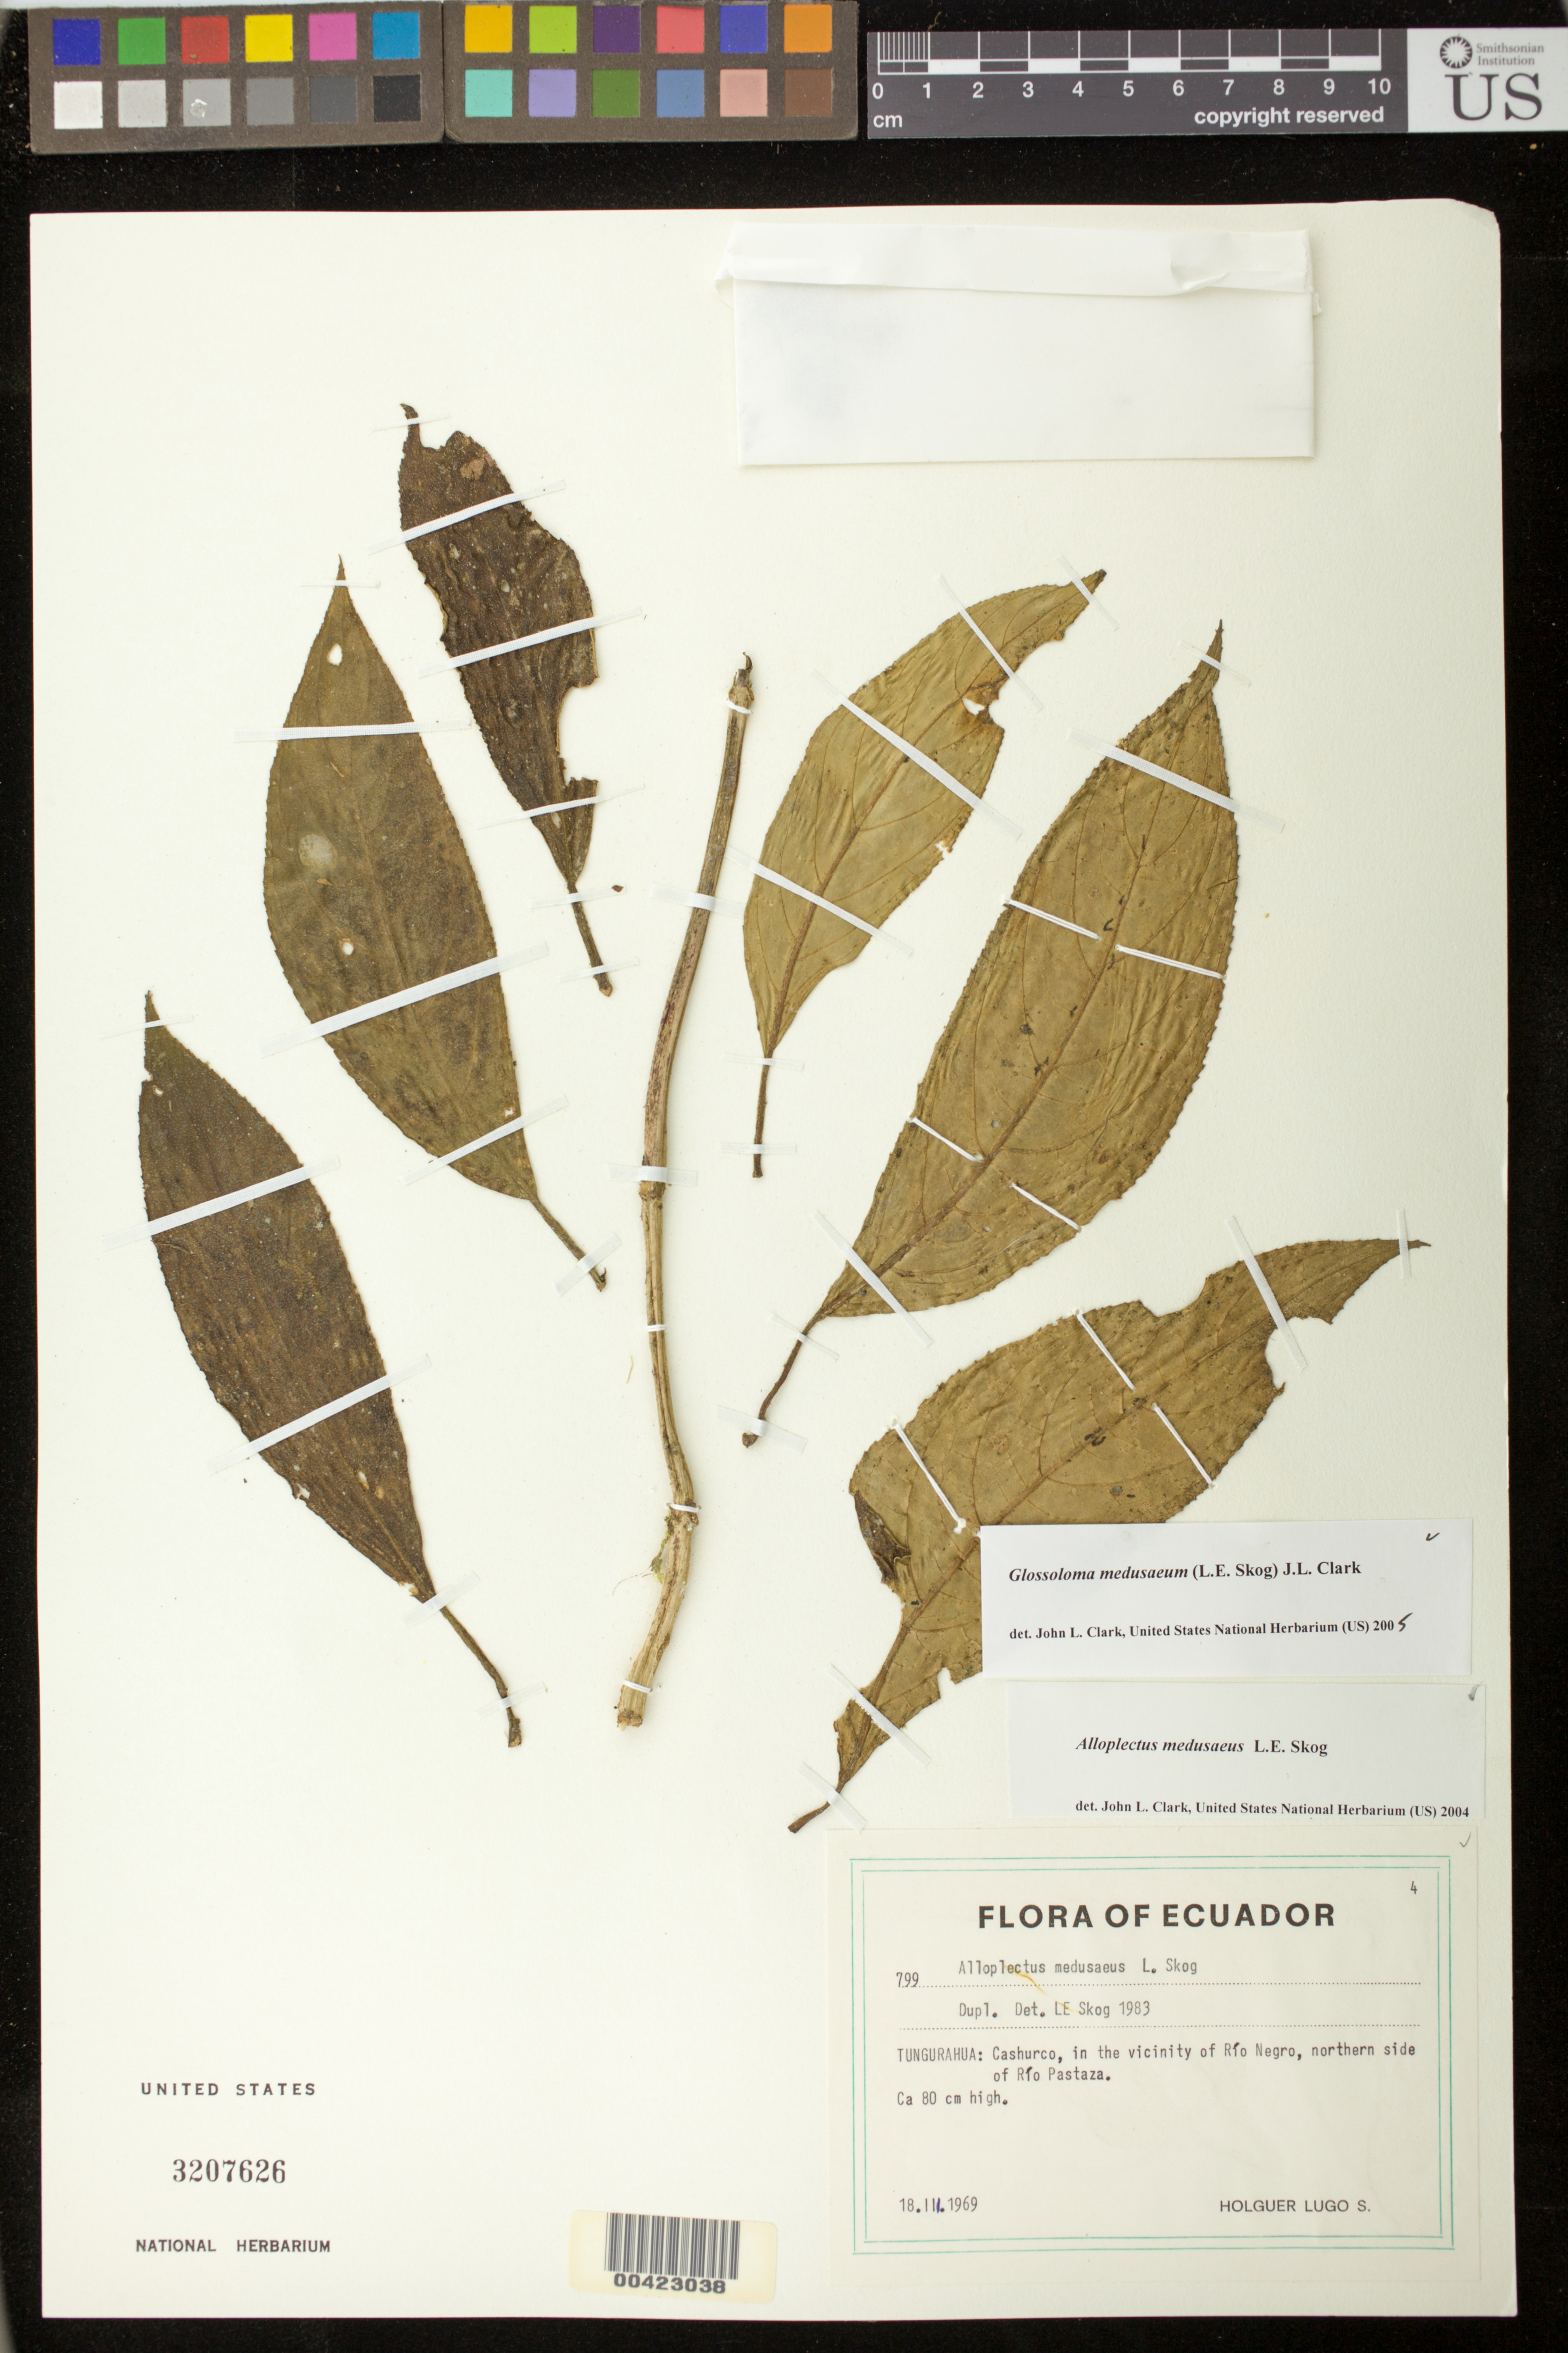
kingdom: Plantae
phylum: Tracheophyta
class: Magnoliopsida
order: Lamiales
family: Gesneriaceae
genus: Glossoloma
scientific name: Glossoloma medusaeum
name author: (L.E. Skog) J.L. Clark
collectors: H. Lugo S.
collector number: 799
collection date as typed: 18 Mar 1969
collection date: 1969-03-18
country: Ecuador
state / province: Tungurahua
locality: Cashurco, Rio Negro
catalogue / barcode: US 3207626